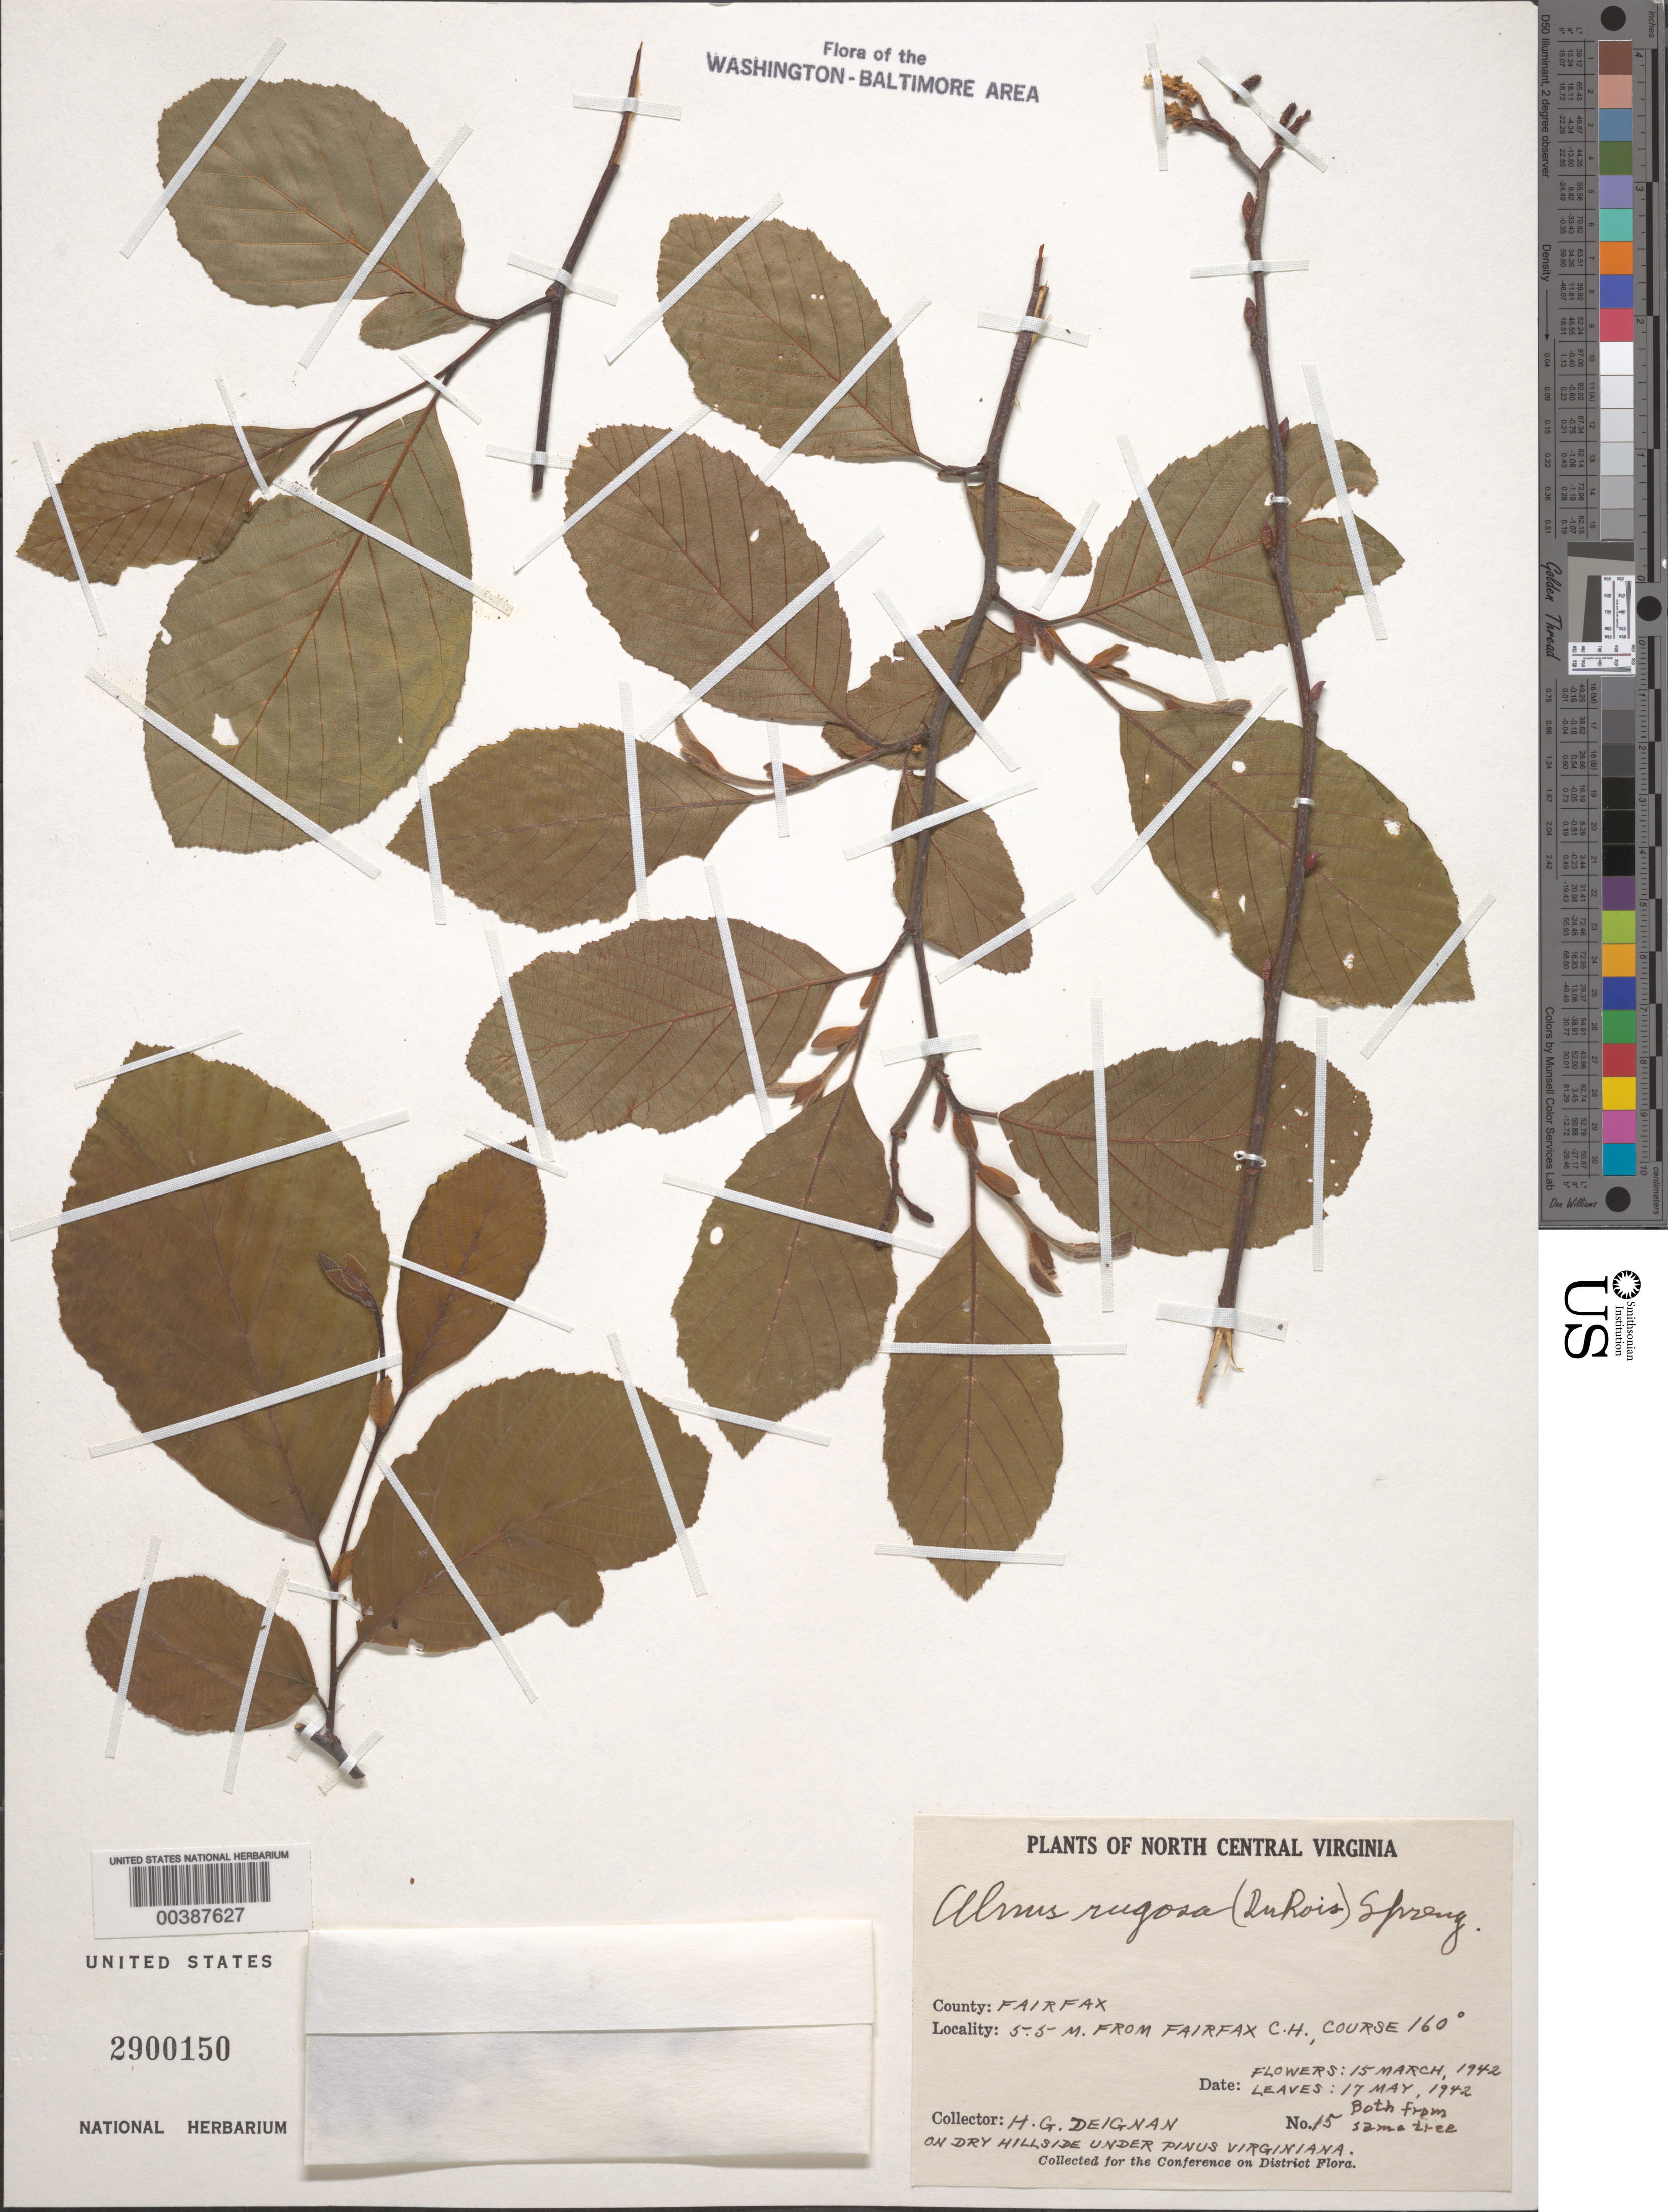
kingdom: Plantae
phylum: Tracheophyta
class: Magnoliopsida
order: Fagales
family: Betulaceae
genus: Alnus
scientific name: Alnus serrulata var. vulgaris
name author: Fernald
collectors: H. Deignan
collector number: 15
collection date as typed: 15 Mar 1942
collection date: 1942-03-15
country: United States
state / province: Virginia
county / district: Fairfax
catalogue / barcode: US 2900150